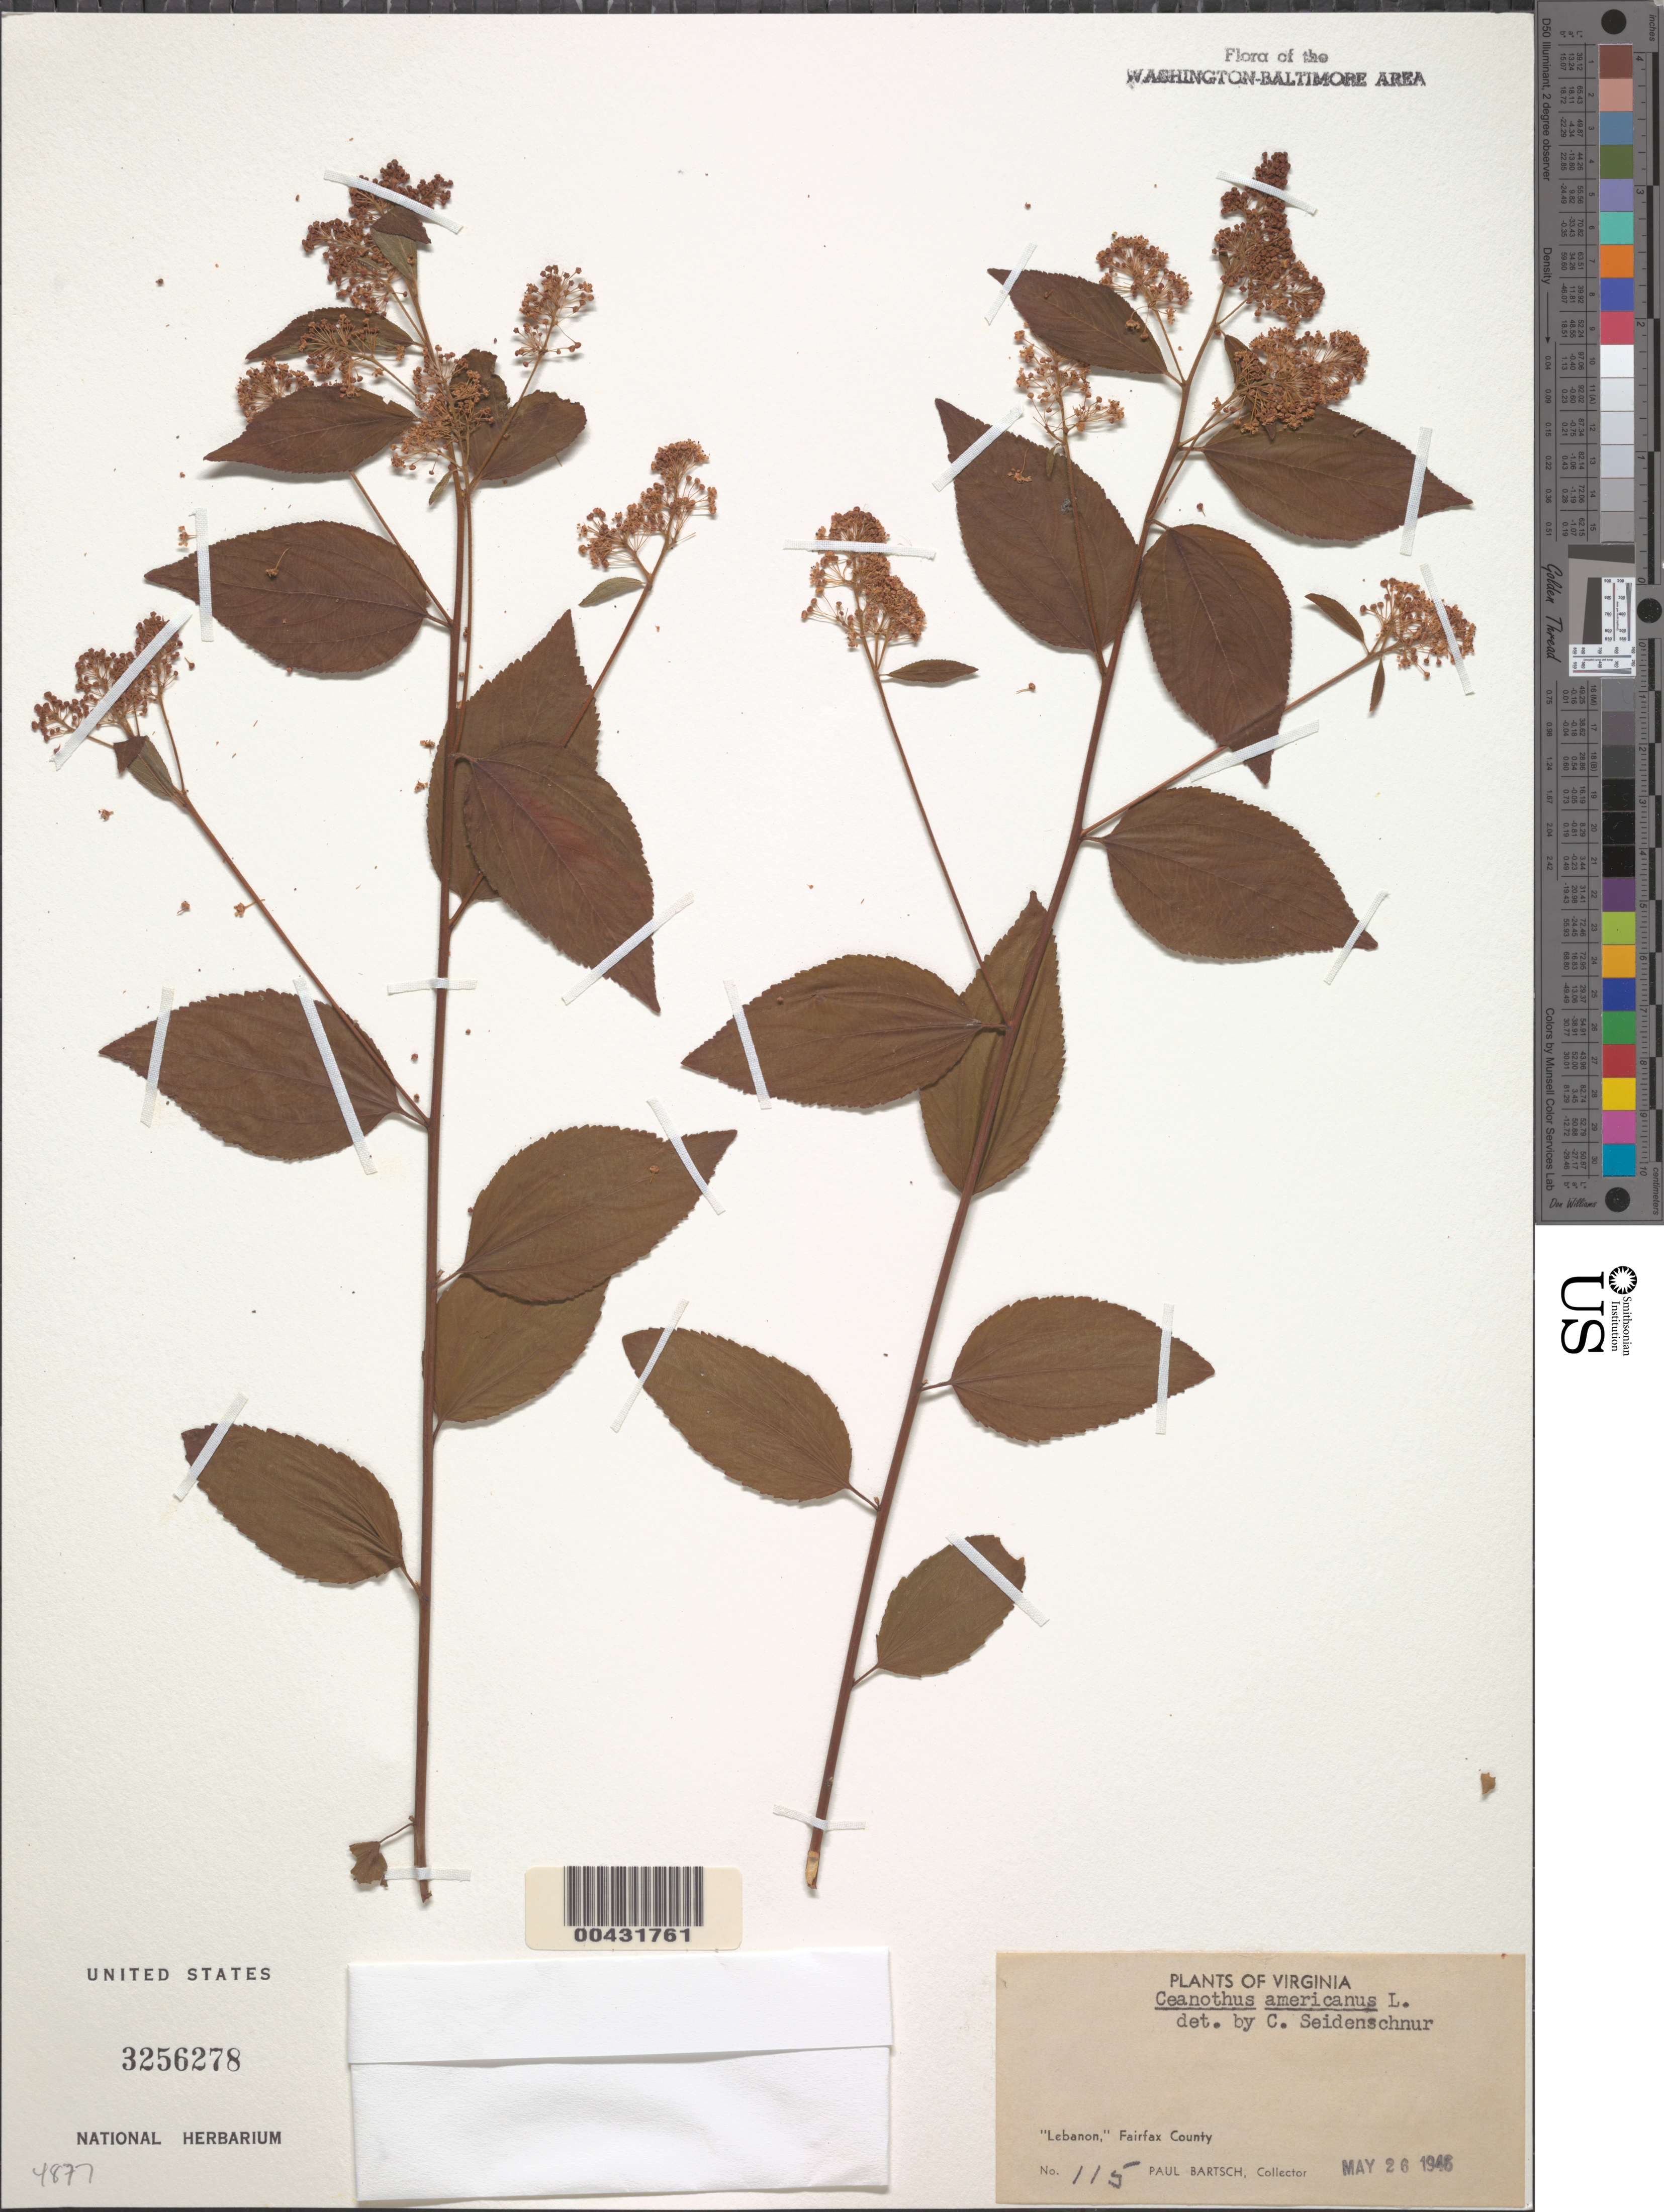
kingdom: Plantae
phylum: Tracheophyta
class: Magnoliopsida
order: Rosales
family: Rhamnaceae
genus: Ceanothus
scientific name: Ceanothus americanus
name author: L.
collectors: P. Bartsch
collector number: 115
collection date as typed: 26 May 1946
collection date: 1946-05-26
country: United States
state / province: Virginia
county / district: Fairfax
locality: Lebanon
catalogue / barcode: US 3256278